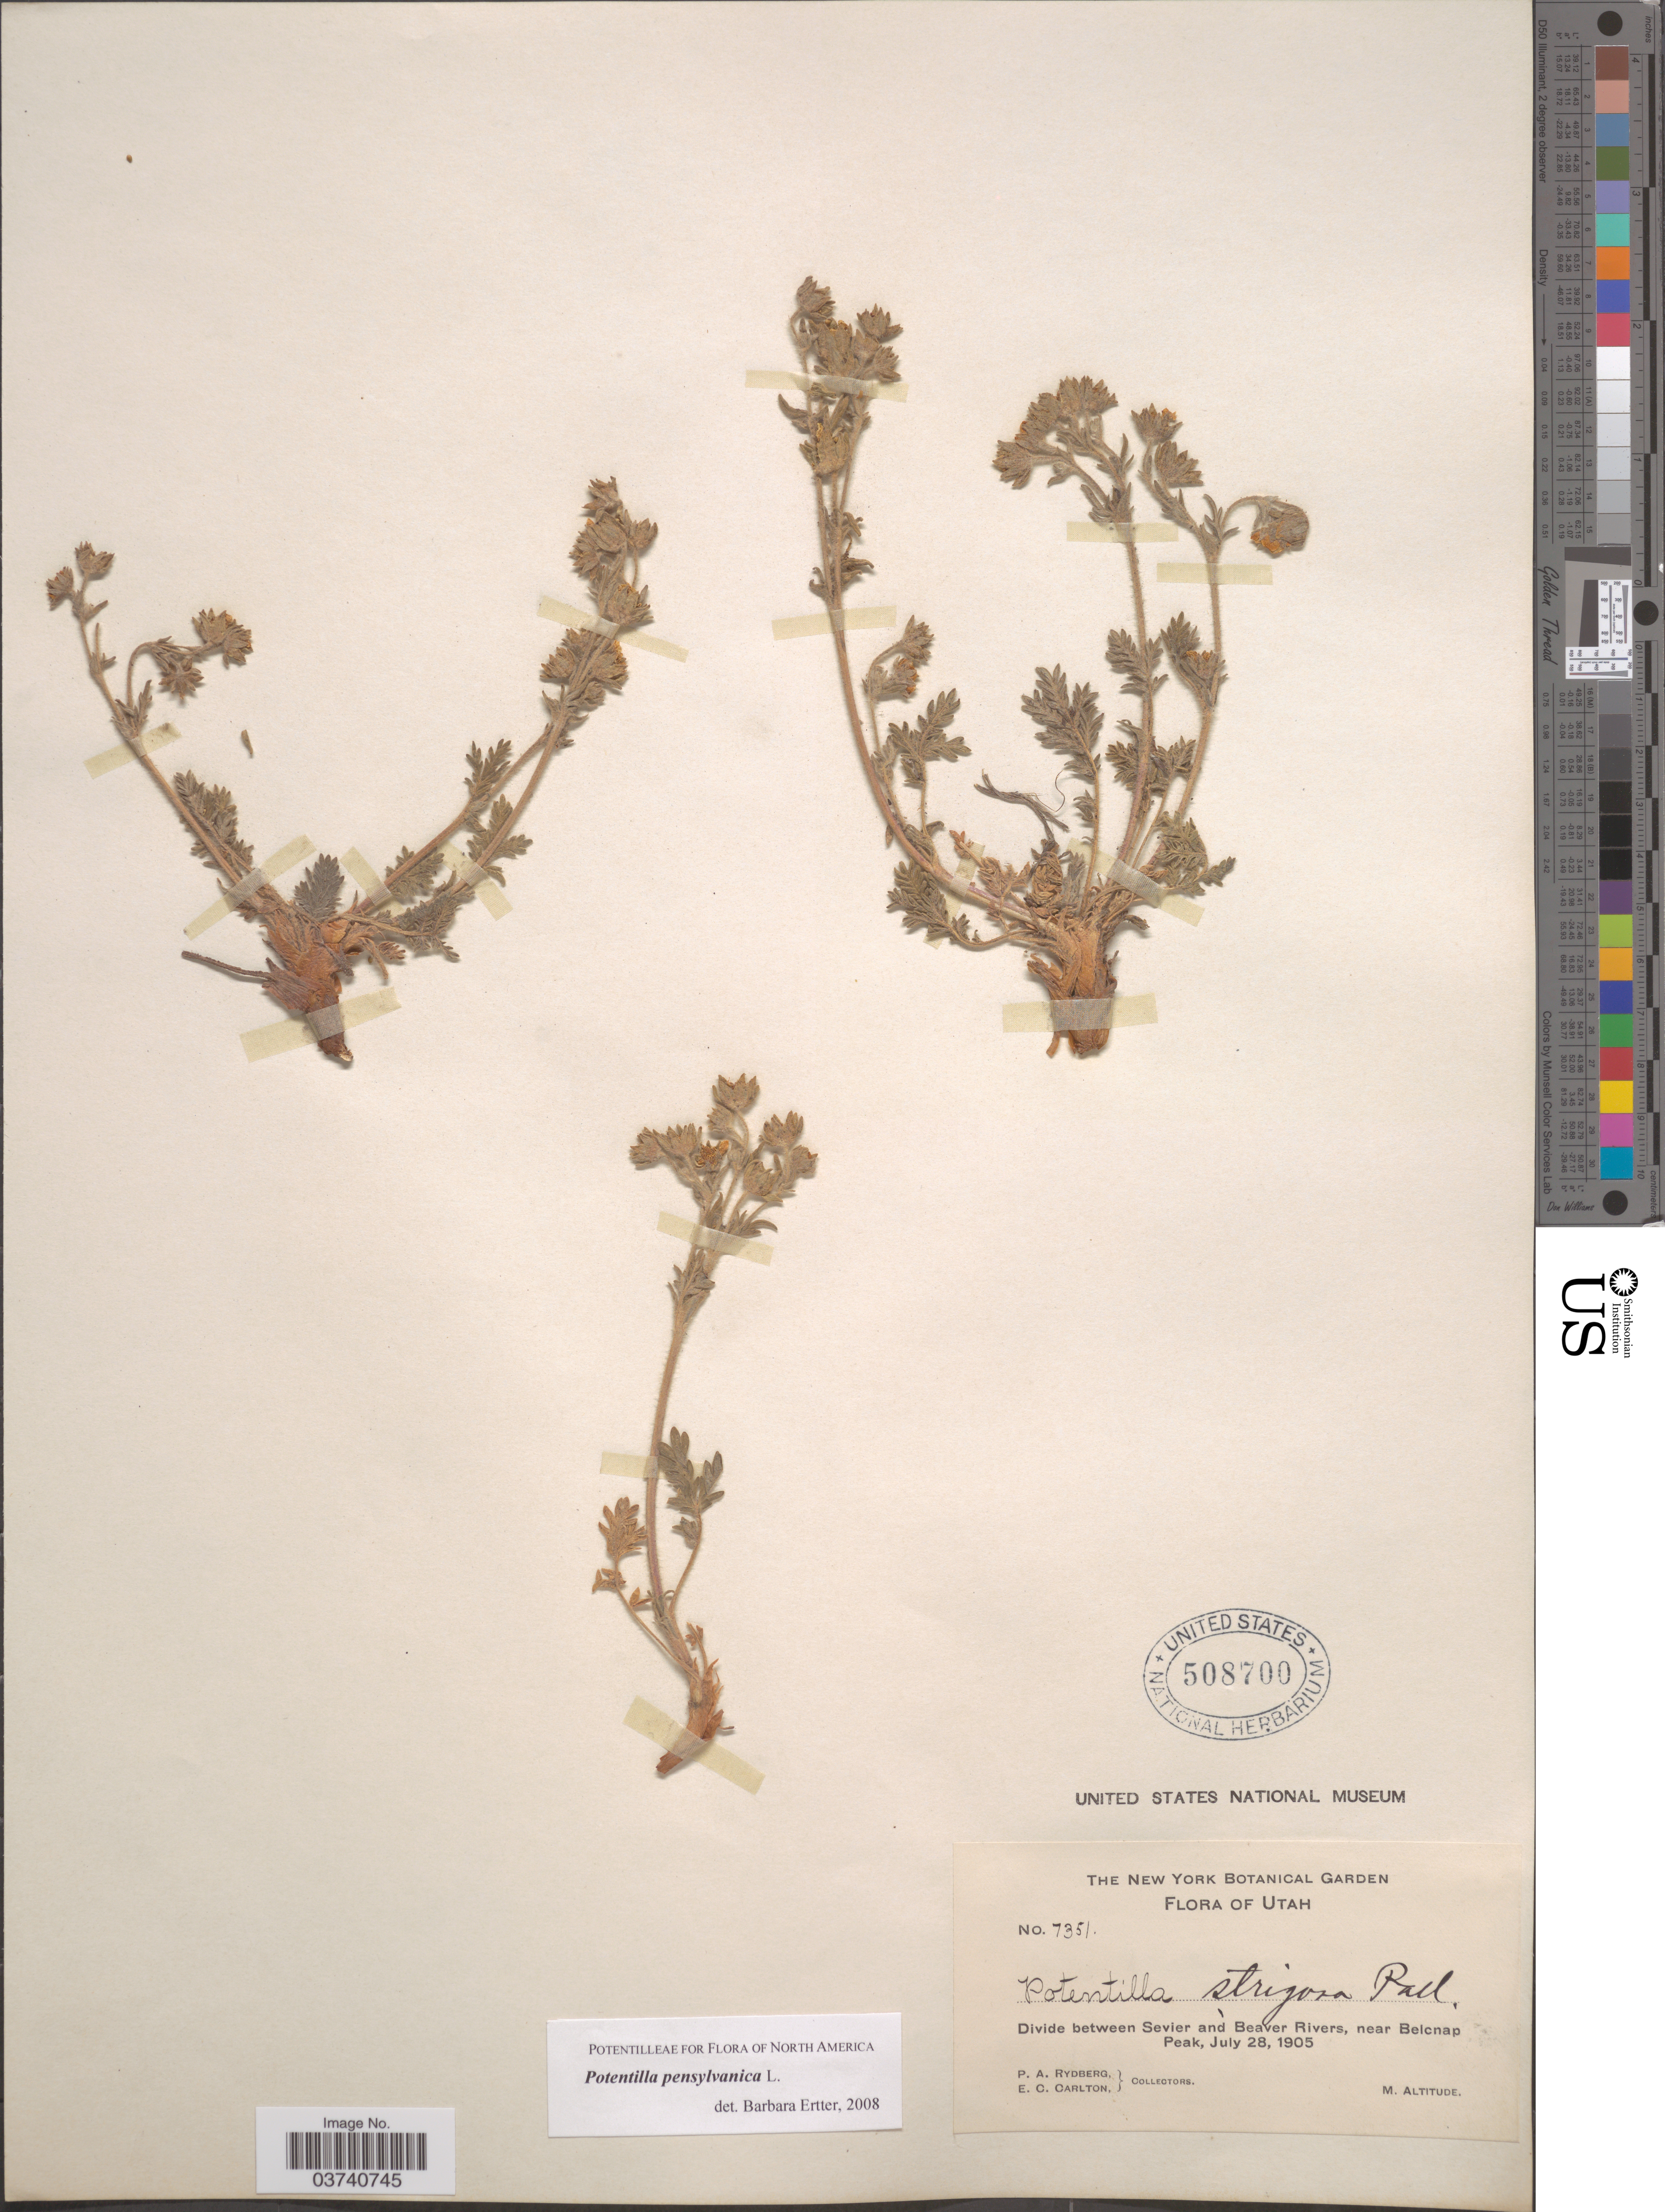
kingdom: Plantae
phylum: Tracheophyta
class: Magnoliopsida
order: Rosales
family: Rosaceae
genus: Potentilla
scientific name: Potentilla pensylvanica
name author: L.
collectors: P. A. Rydberg & E. Carlton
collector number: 7351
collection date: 1905-07-28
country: United States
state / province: Utah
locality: Divide between Sevier and Beaver Rivers, near Belcnap Peak.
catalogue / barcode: US 508700